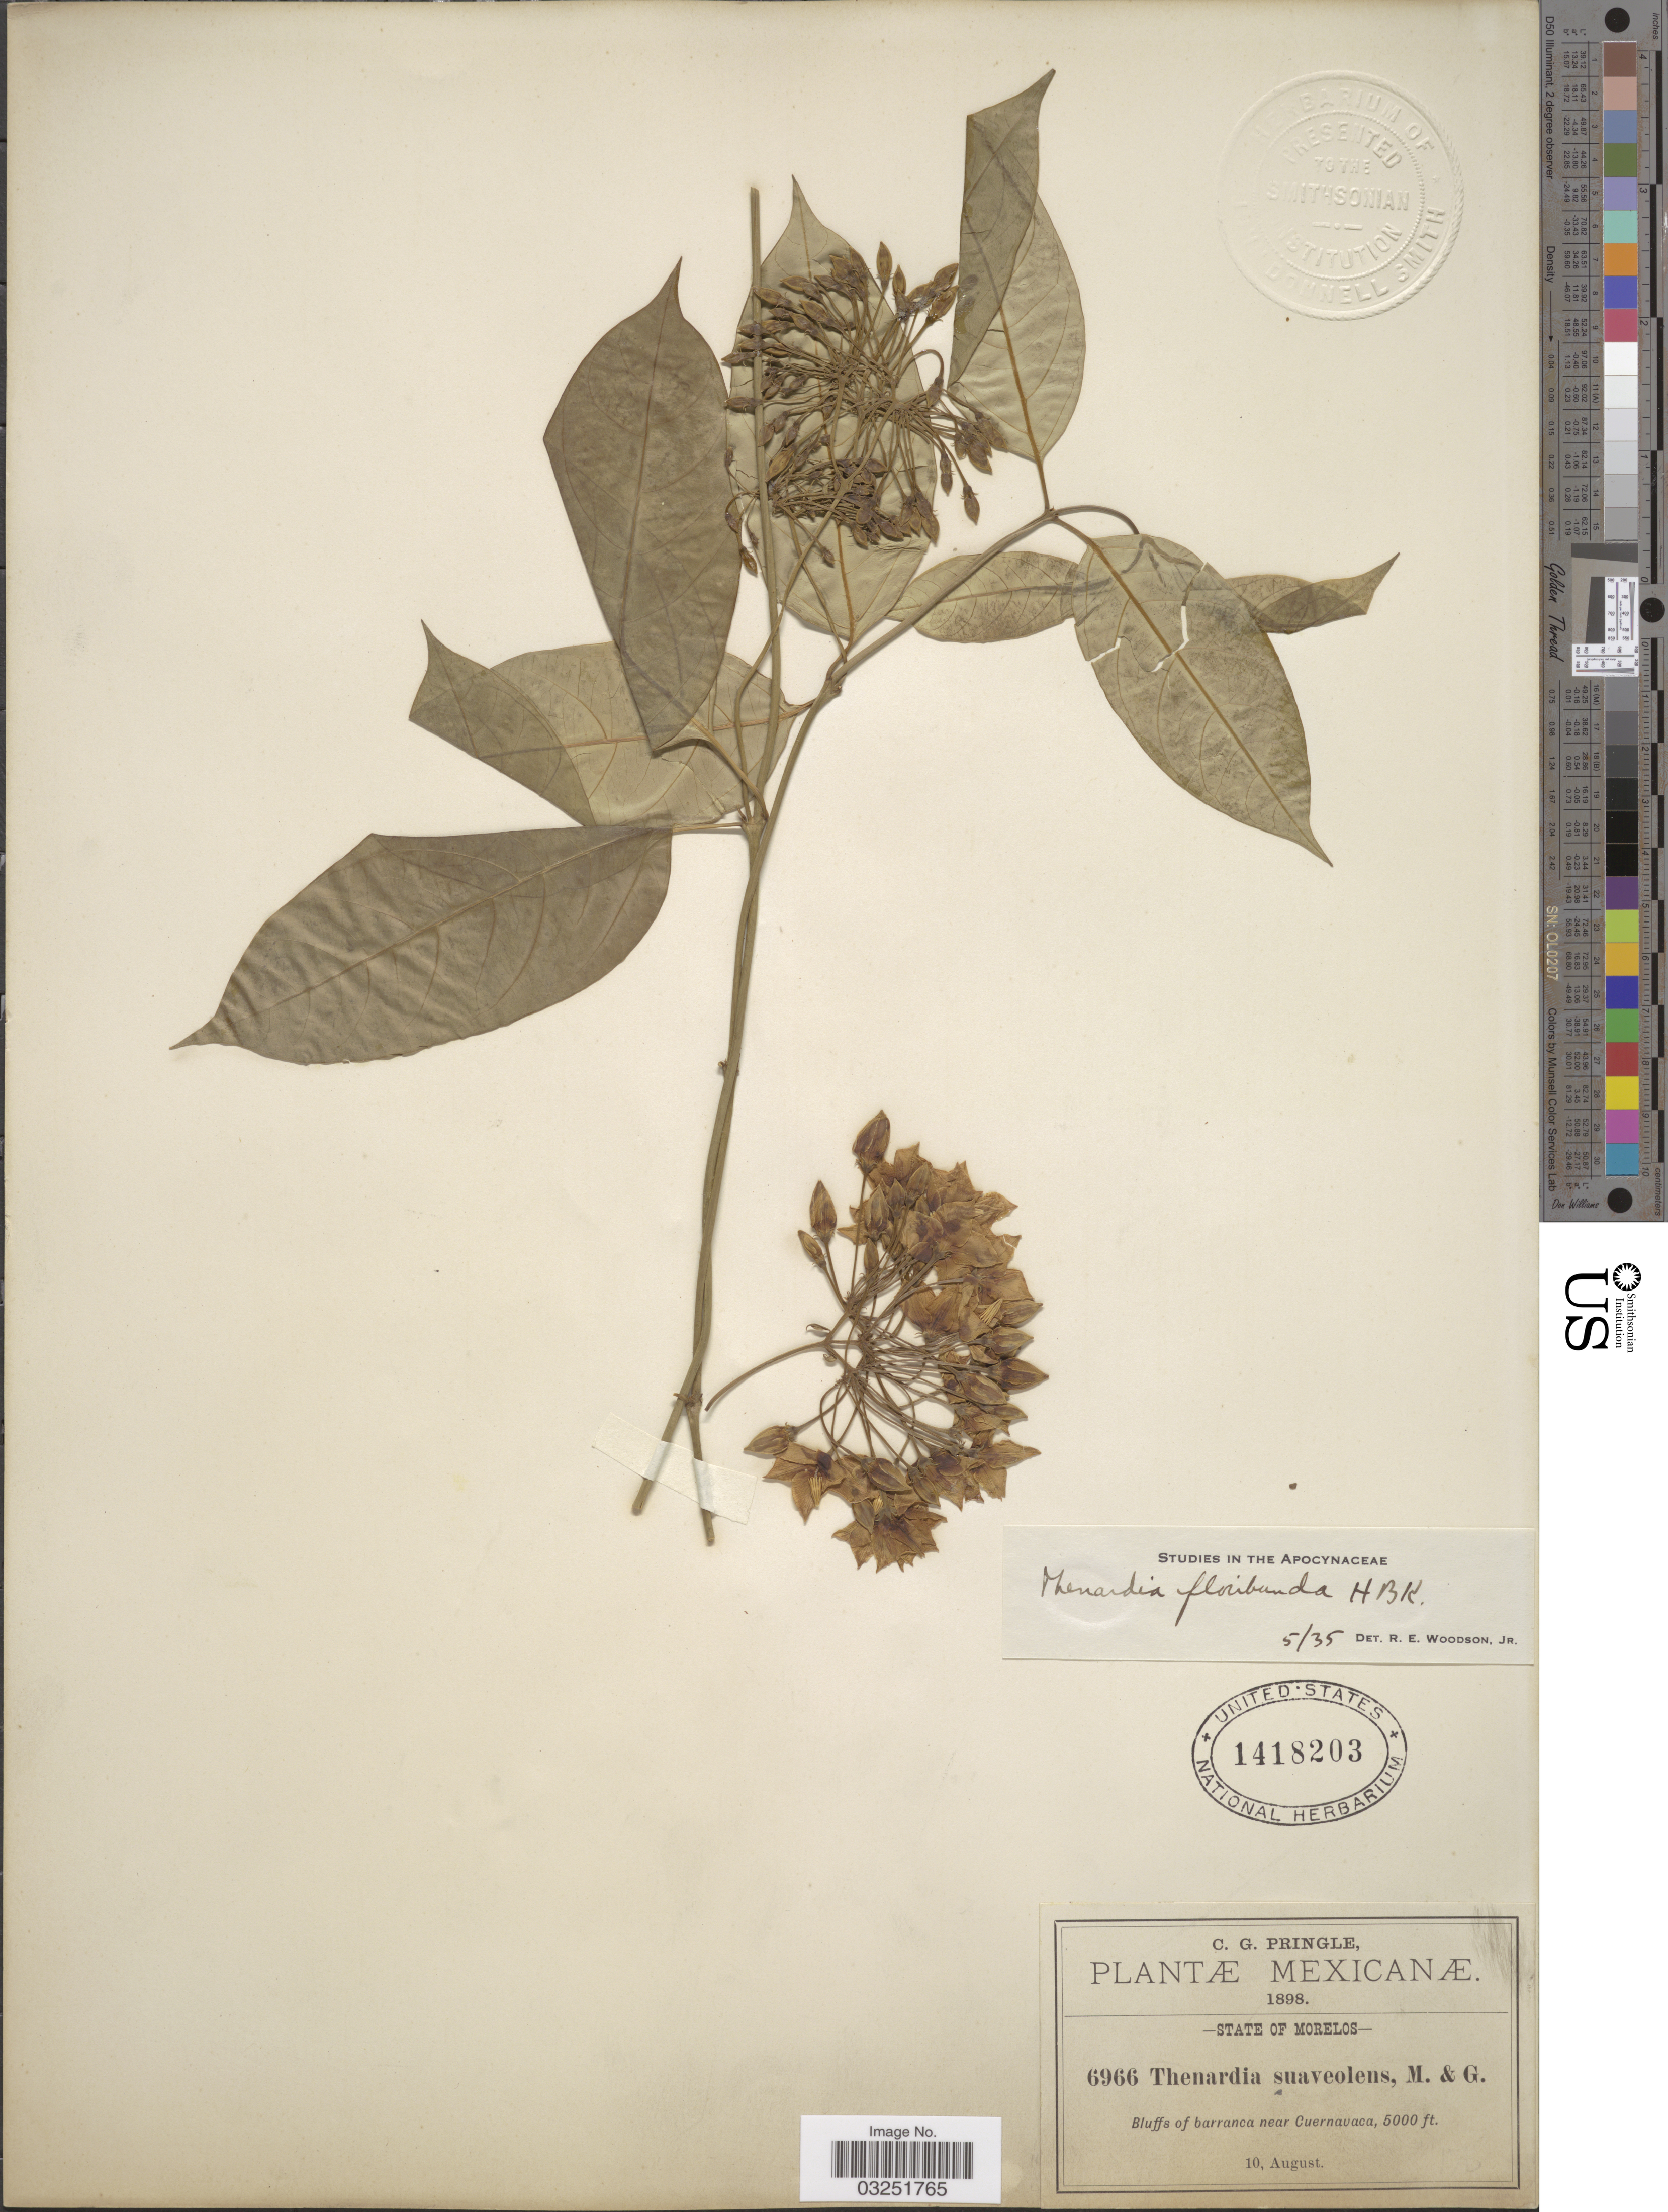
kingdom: Plantae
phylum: Tracheophyta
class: Magnoliopsida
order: Gentianales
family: Apocynaceae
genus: Thenardia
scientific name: Thenardia floribunda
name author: Kunth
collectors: C. G. Pringle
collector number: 6966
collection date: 1898-08-10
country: Mexico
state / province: Morelos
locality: State of Morelos, Bluffs of barranca near Cuernavaca.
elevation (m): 1524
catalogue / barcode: US 1418203